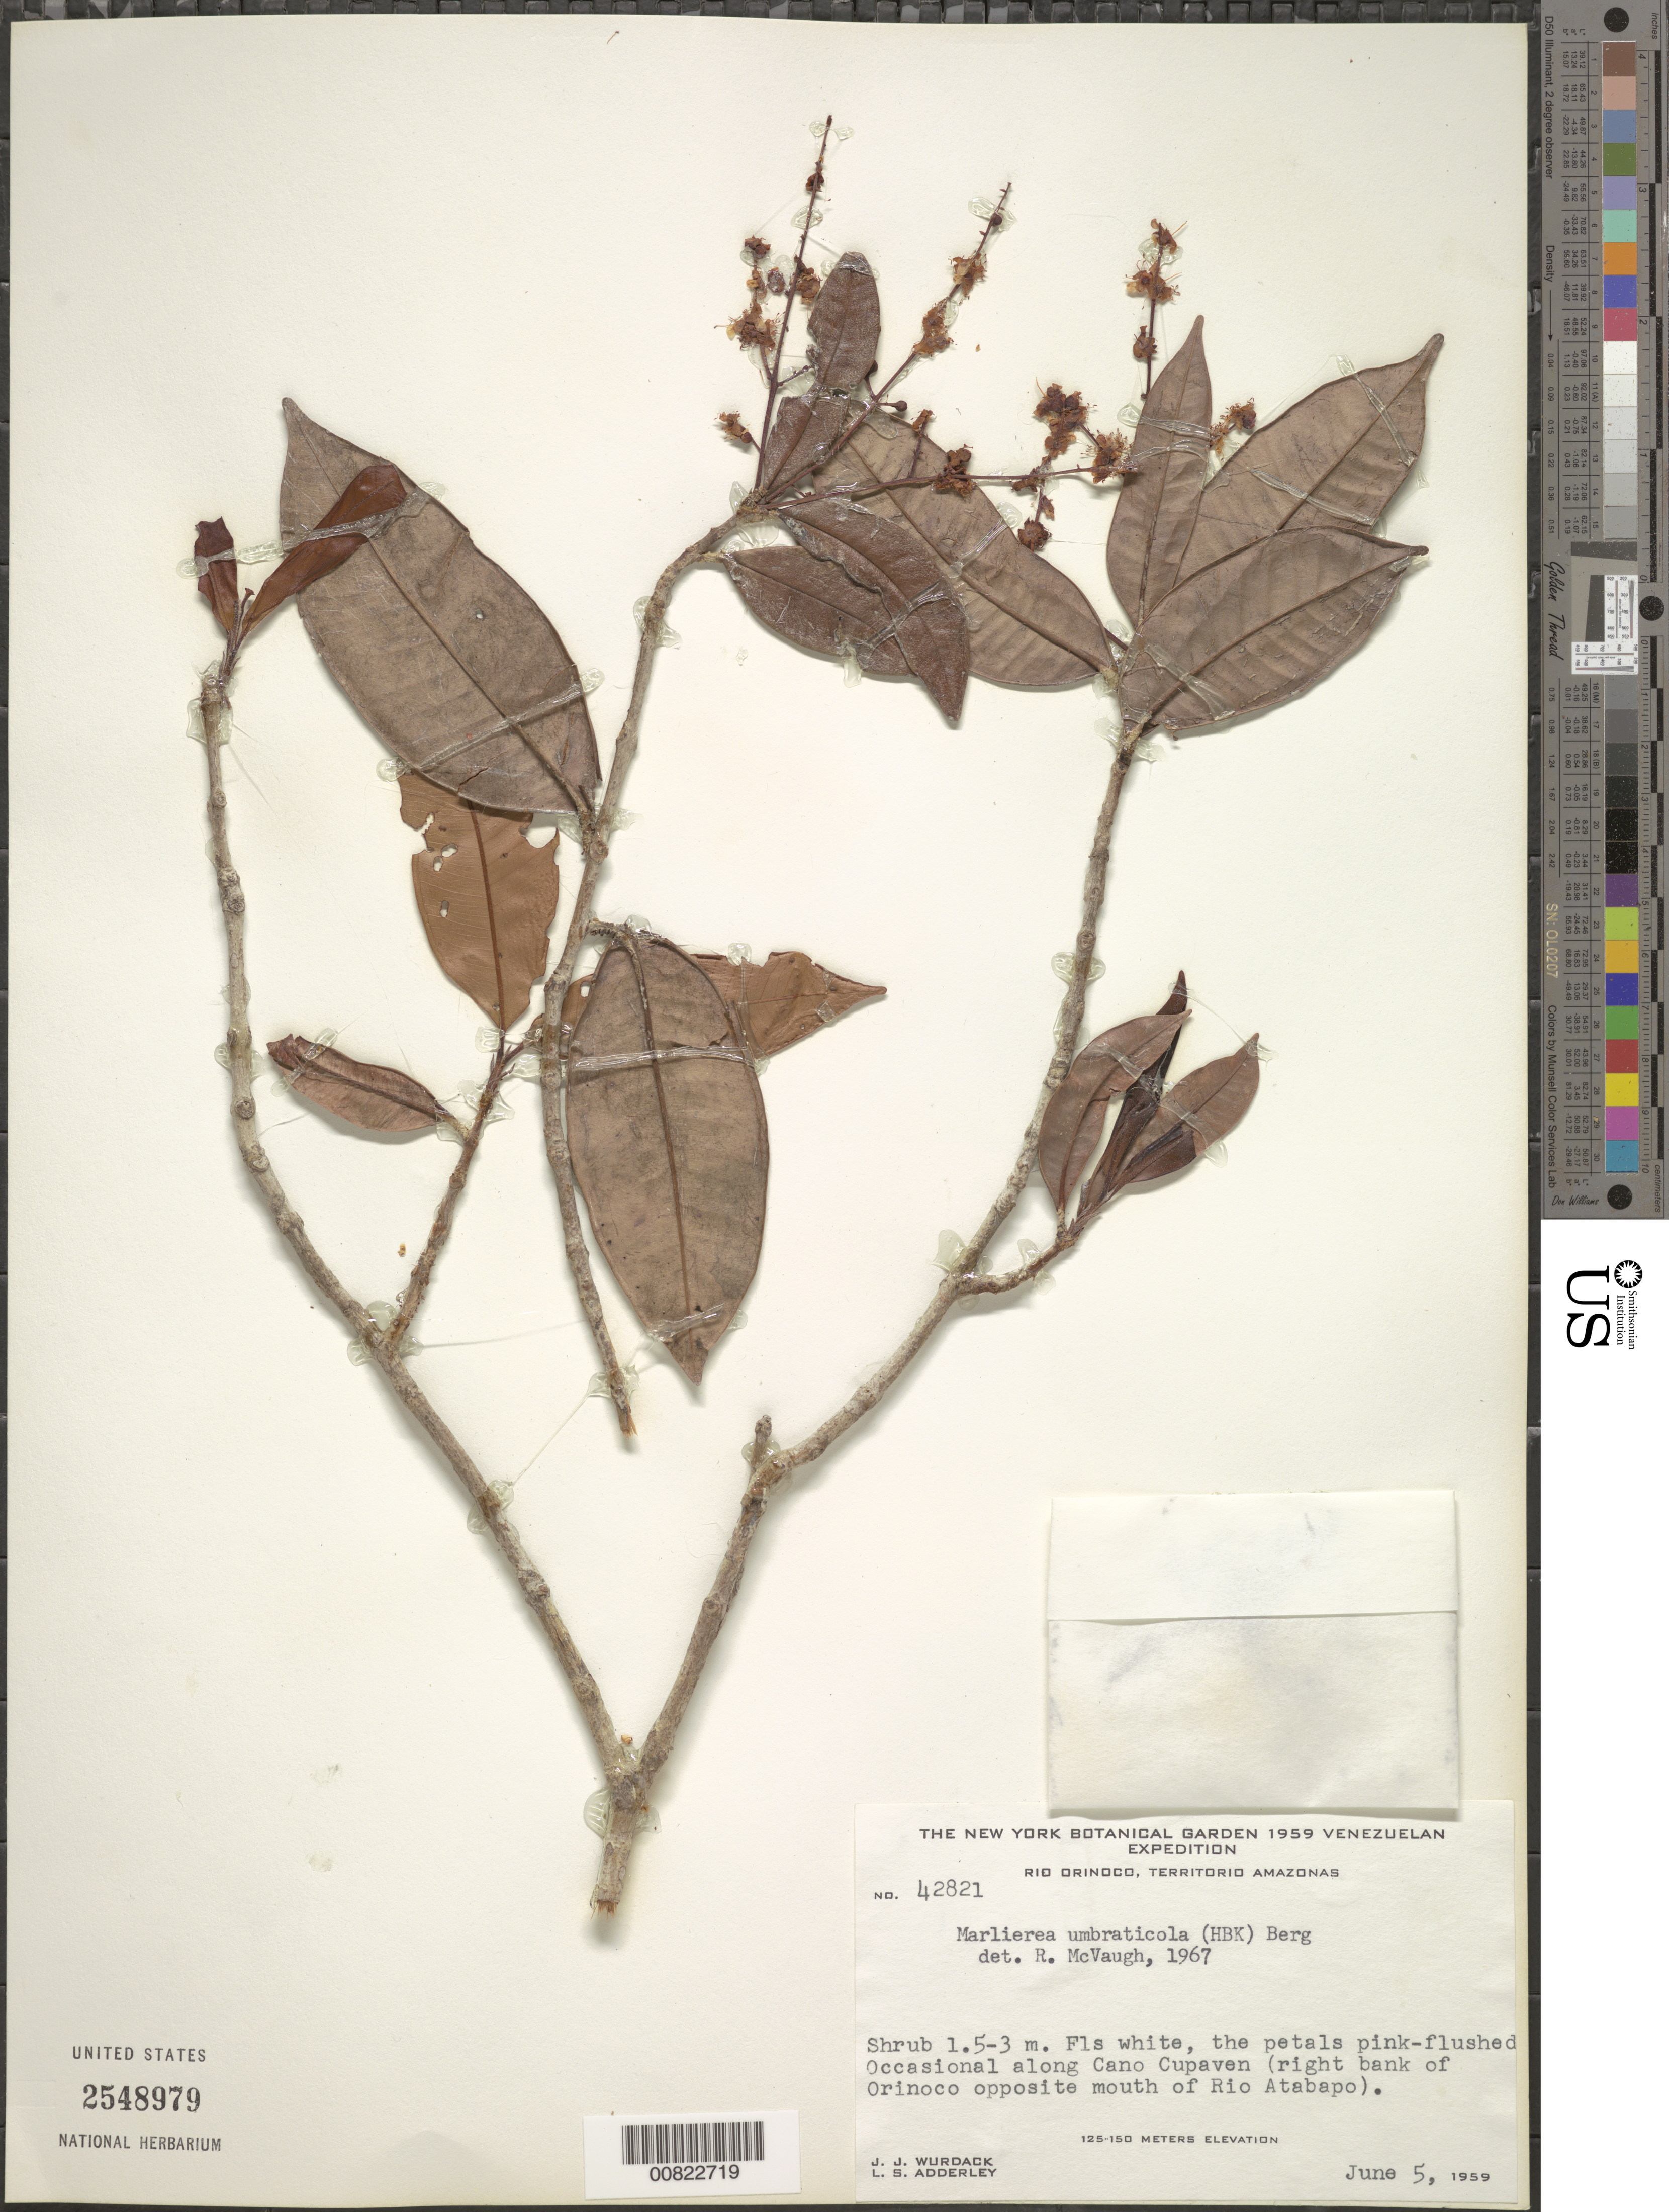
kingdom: Plantae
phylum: Tracheophyta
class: Magnoliopsida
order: Myrtales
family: Myrtaceae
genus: Myrcia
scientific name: Myrcia umbraticola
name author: (Kunth) E. Lucas & C.E. Wilson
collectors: J. J. Wurdack & L. S. Adderley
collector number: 42821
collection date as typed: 5-Jun-59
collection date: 1959-06-05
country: Venezuela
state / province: Amazonas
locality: Caño Cupaven, right bank of Río Orinoco opposite mouth of Río Atabapo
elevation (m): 125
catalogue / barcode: US 2548979